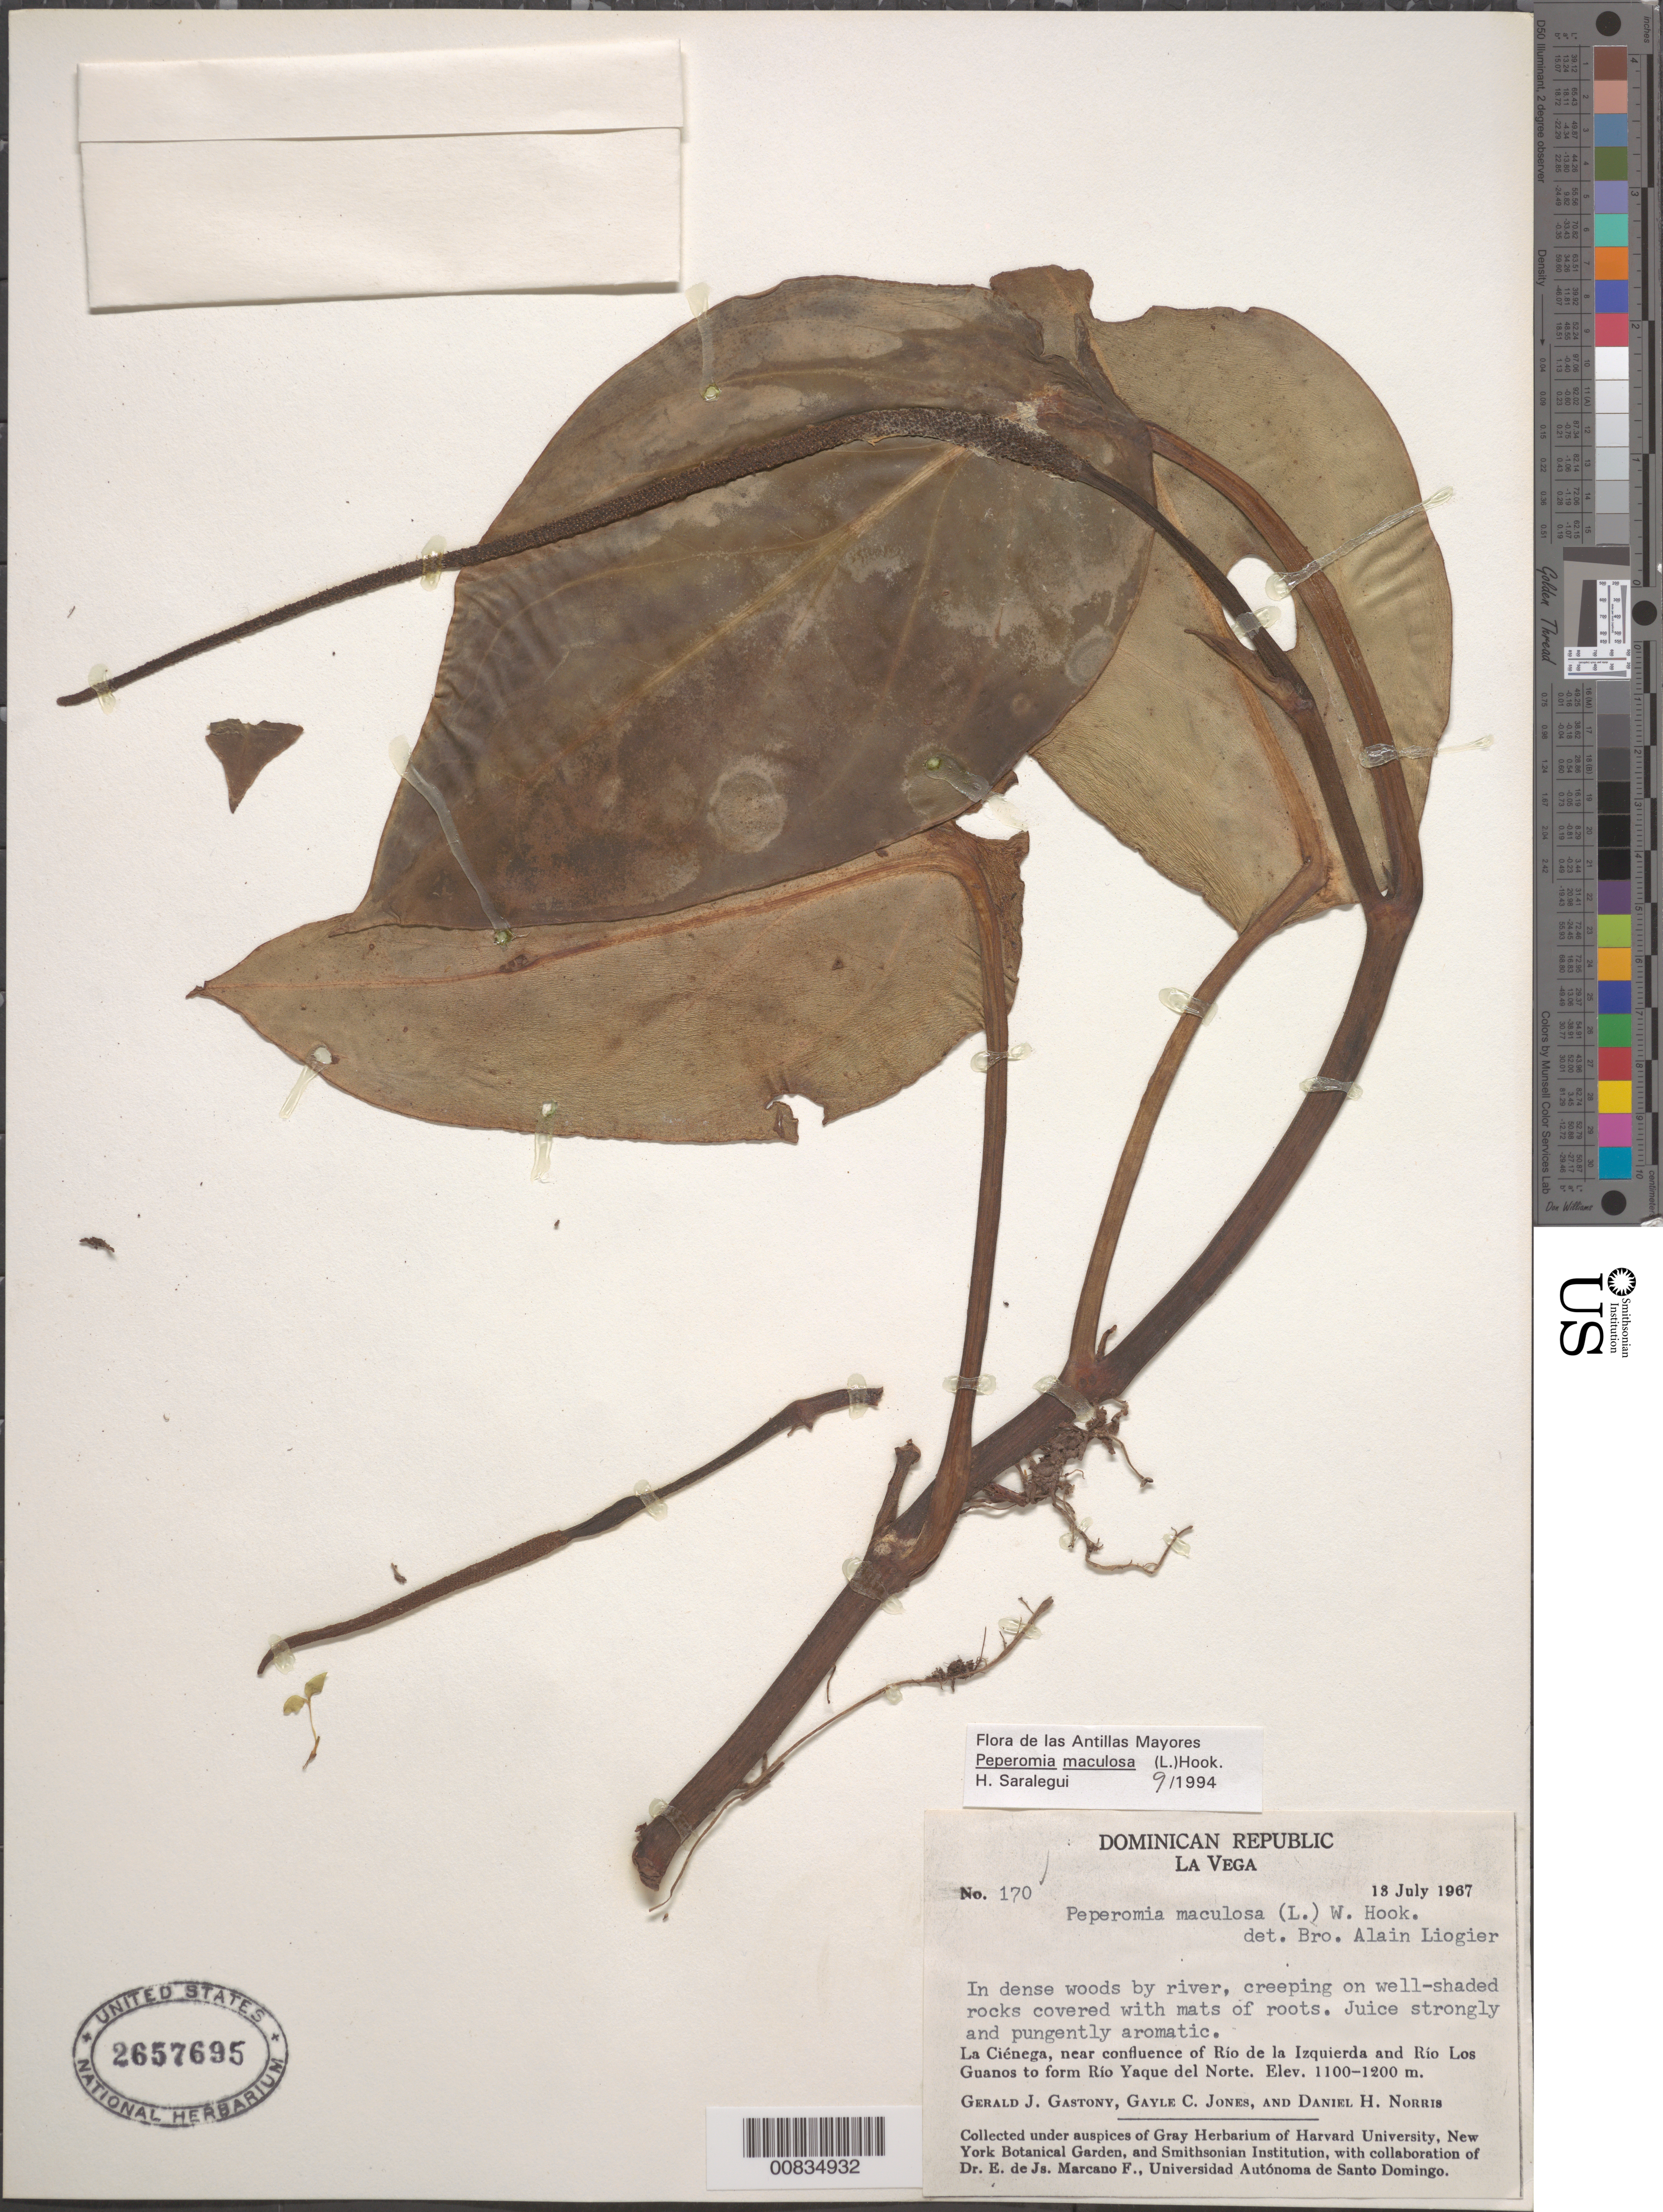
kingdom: Plantae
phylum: Tracheophyta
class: Magnoliopsida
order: Piperales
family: Piperaceae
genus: Peperomia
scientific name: Peperomia maculosa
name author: (L.) Hook.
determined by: Saralegui Boza, H., (HAJB), Jardin Botanico Nacional (Habana)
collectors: G. Gastony, G. C. Jones & D. H. Norris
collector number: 170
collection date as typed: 18 Jul 1967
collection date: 1967-07-18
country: Dominican Republic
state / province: La Vega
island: Hispaniola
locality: La Ciénaga, near confluence of Río de la Izquierda and Río Los Guanos to form Río Yaque del Norte.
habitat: Dense woods by river, creeping on well-shaded rocks covered with mats of roots.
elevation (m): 1100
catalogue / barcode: US 2657695